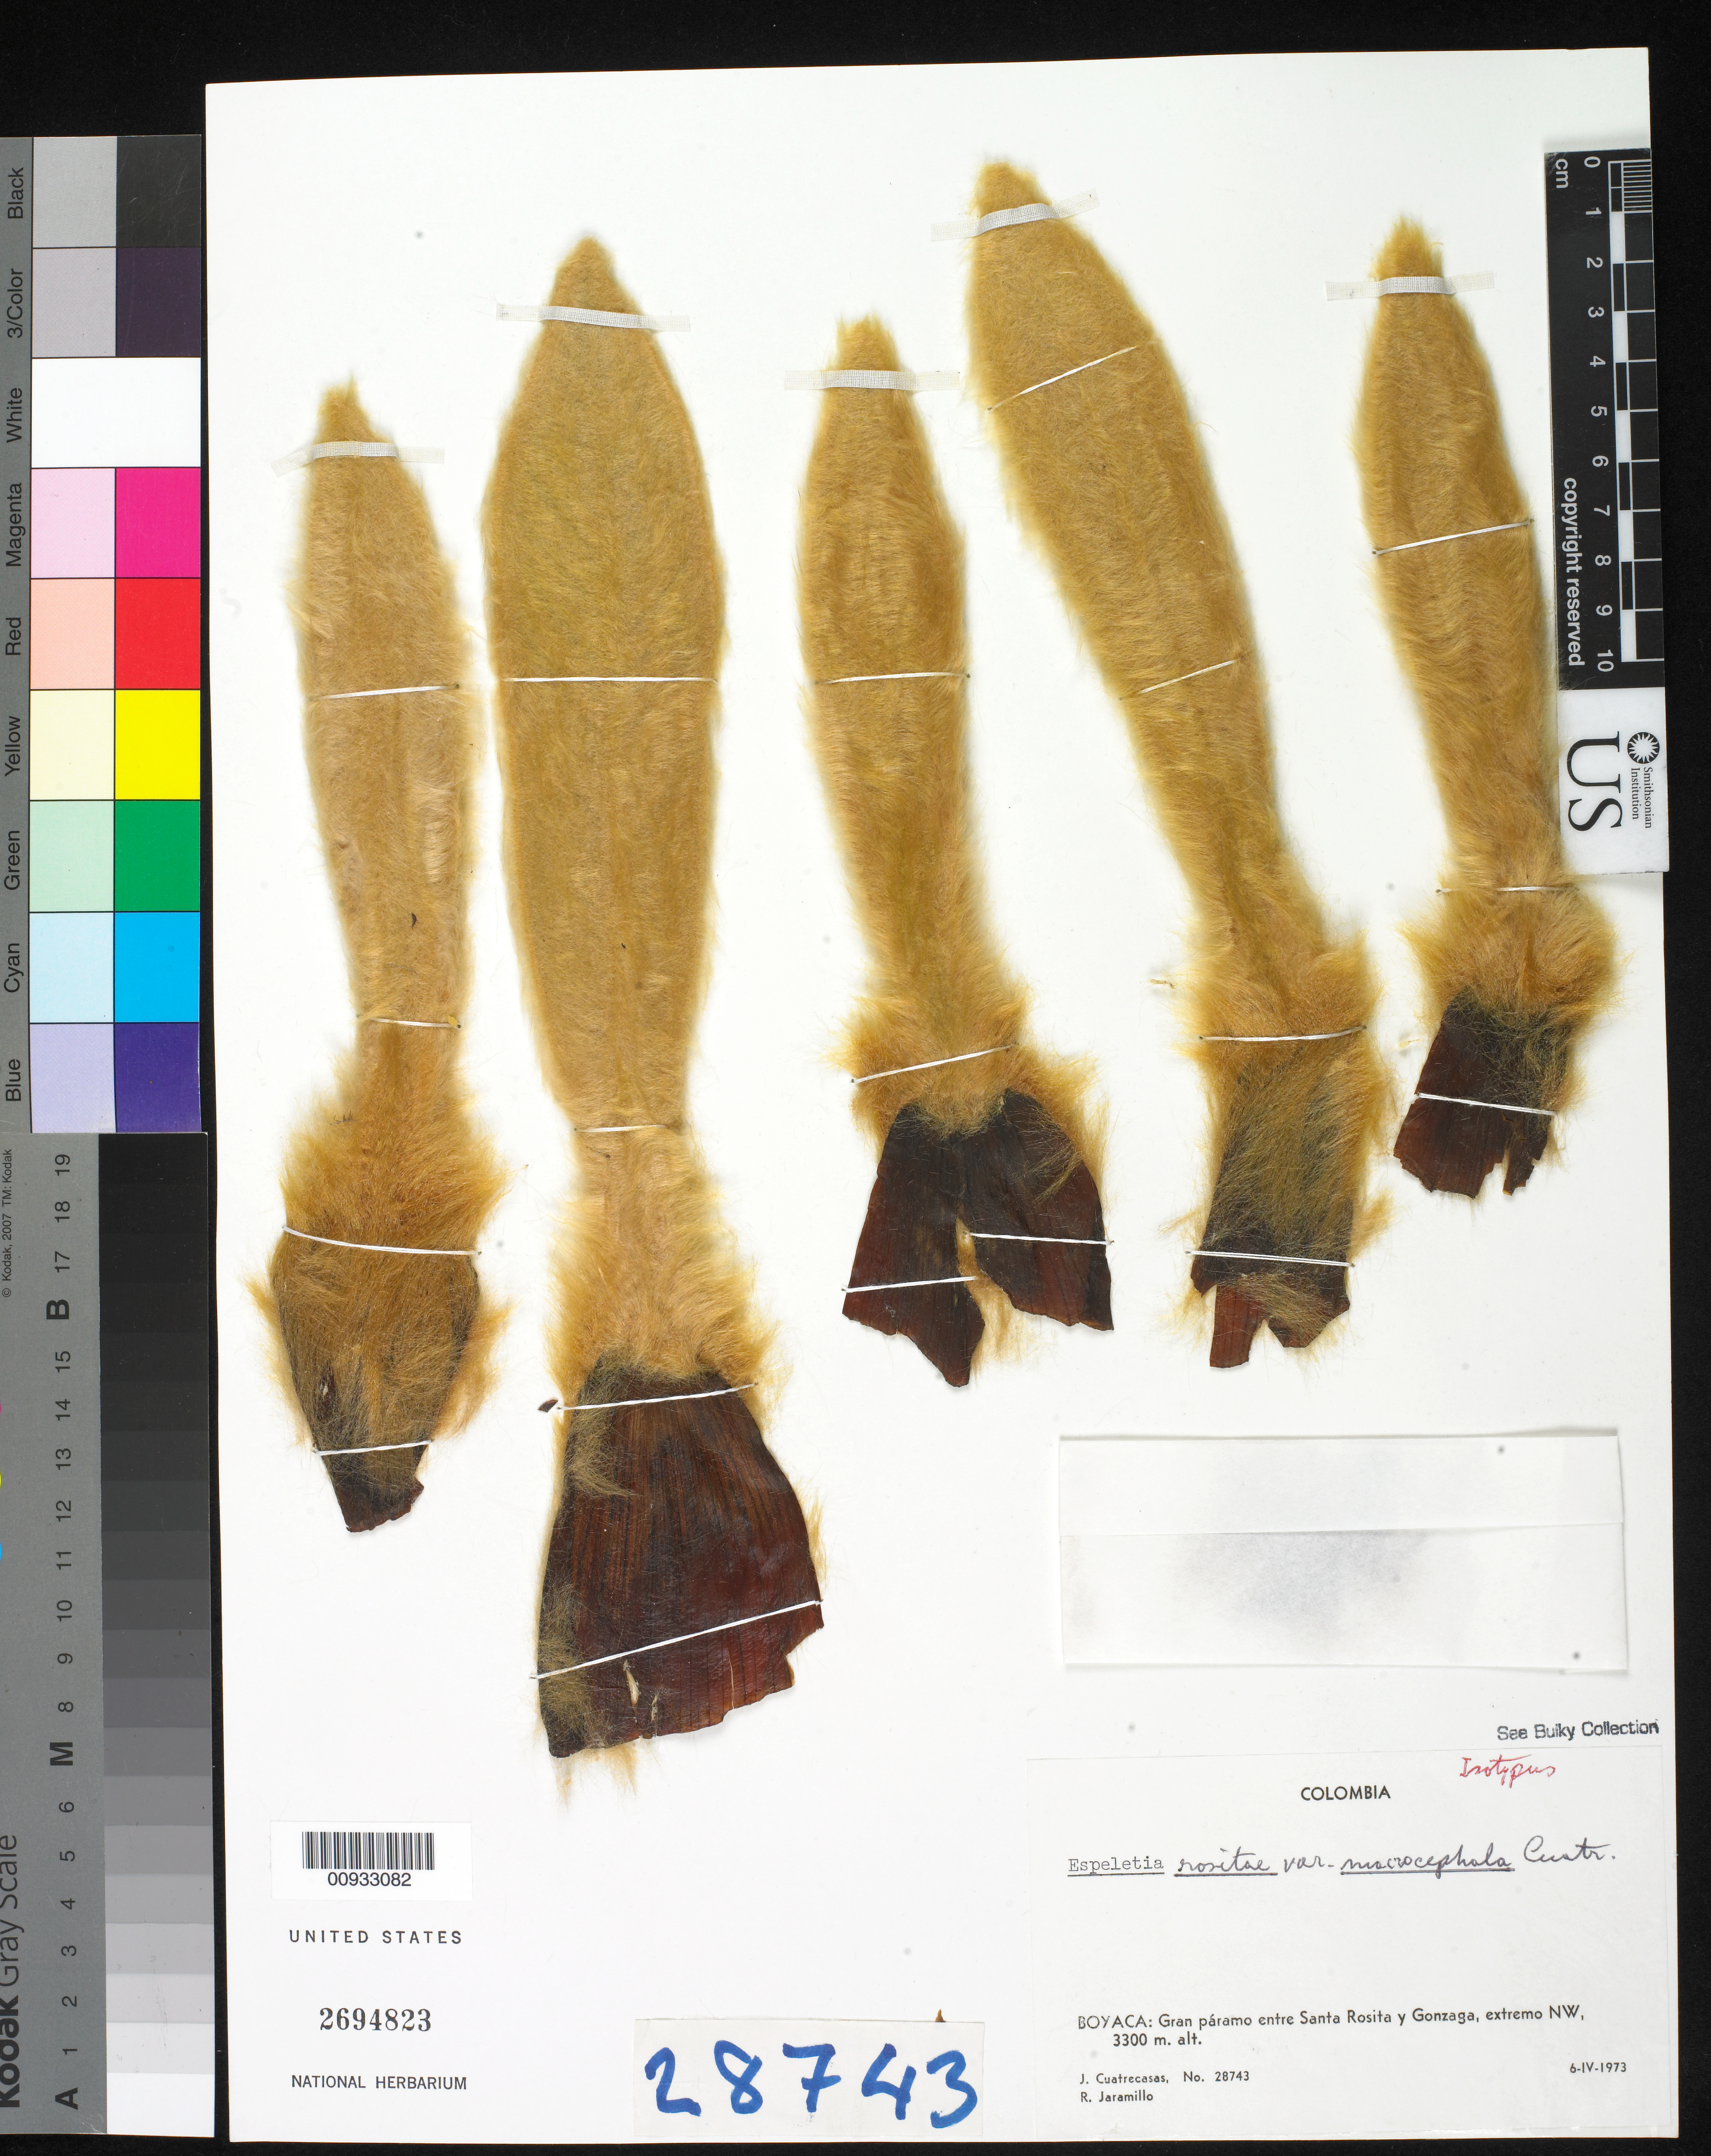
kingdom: Plantae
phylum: Tracheophyta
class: Magnoliopsida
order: Asterales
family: Asteraceae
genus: Espeletia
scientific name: Espeletia rositae var. macrocephala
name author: Cuatrec.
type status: Isotype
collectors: J. Cuatrecasas & R. Jaramillo M.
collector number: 28743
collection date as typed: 06 Apr 1973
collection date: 1973-04-06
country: Colombia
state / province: Boyacá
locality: Gran Páramo entre Santa Rosita y Gonzaga, extremo NW. [Great upland between Santa Rosita & Gonzaga, NW end]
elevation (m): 3300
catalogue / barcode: US 2694823